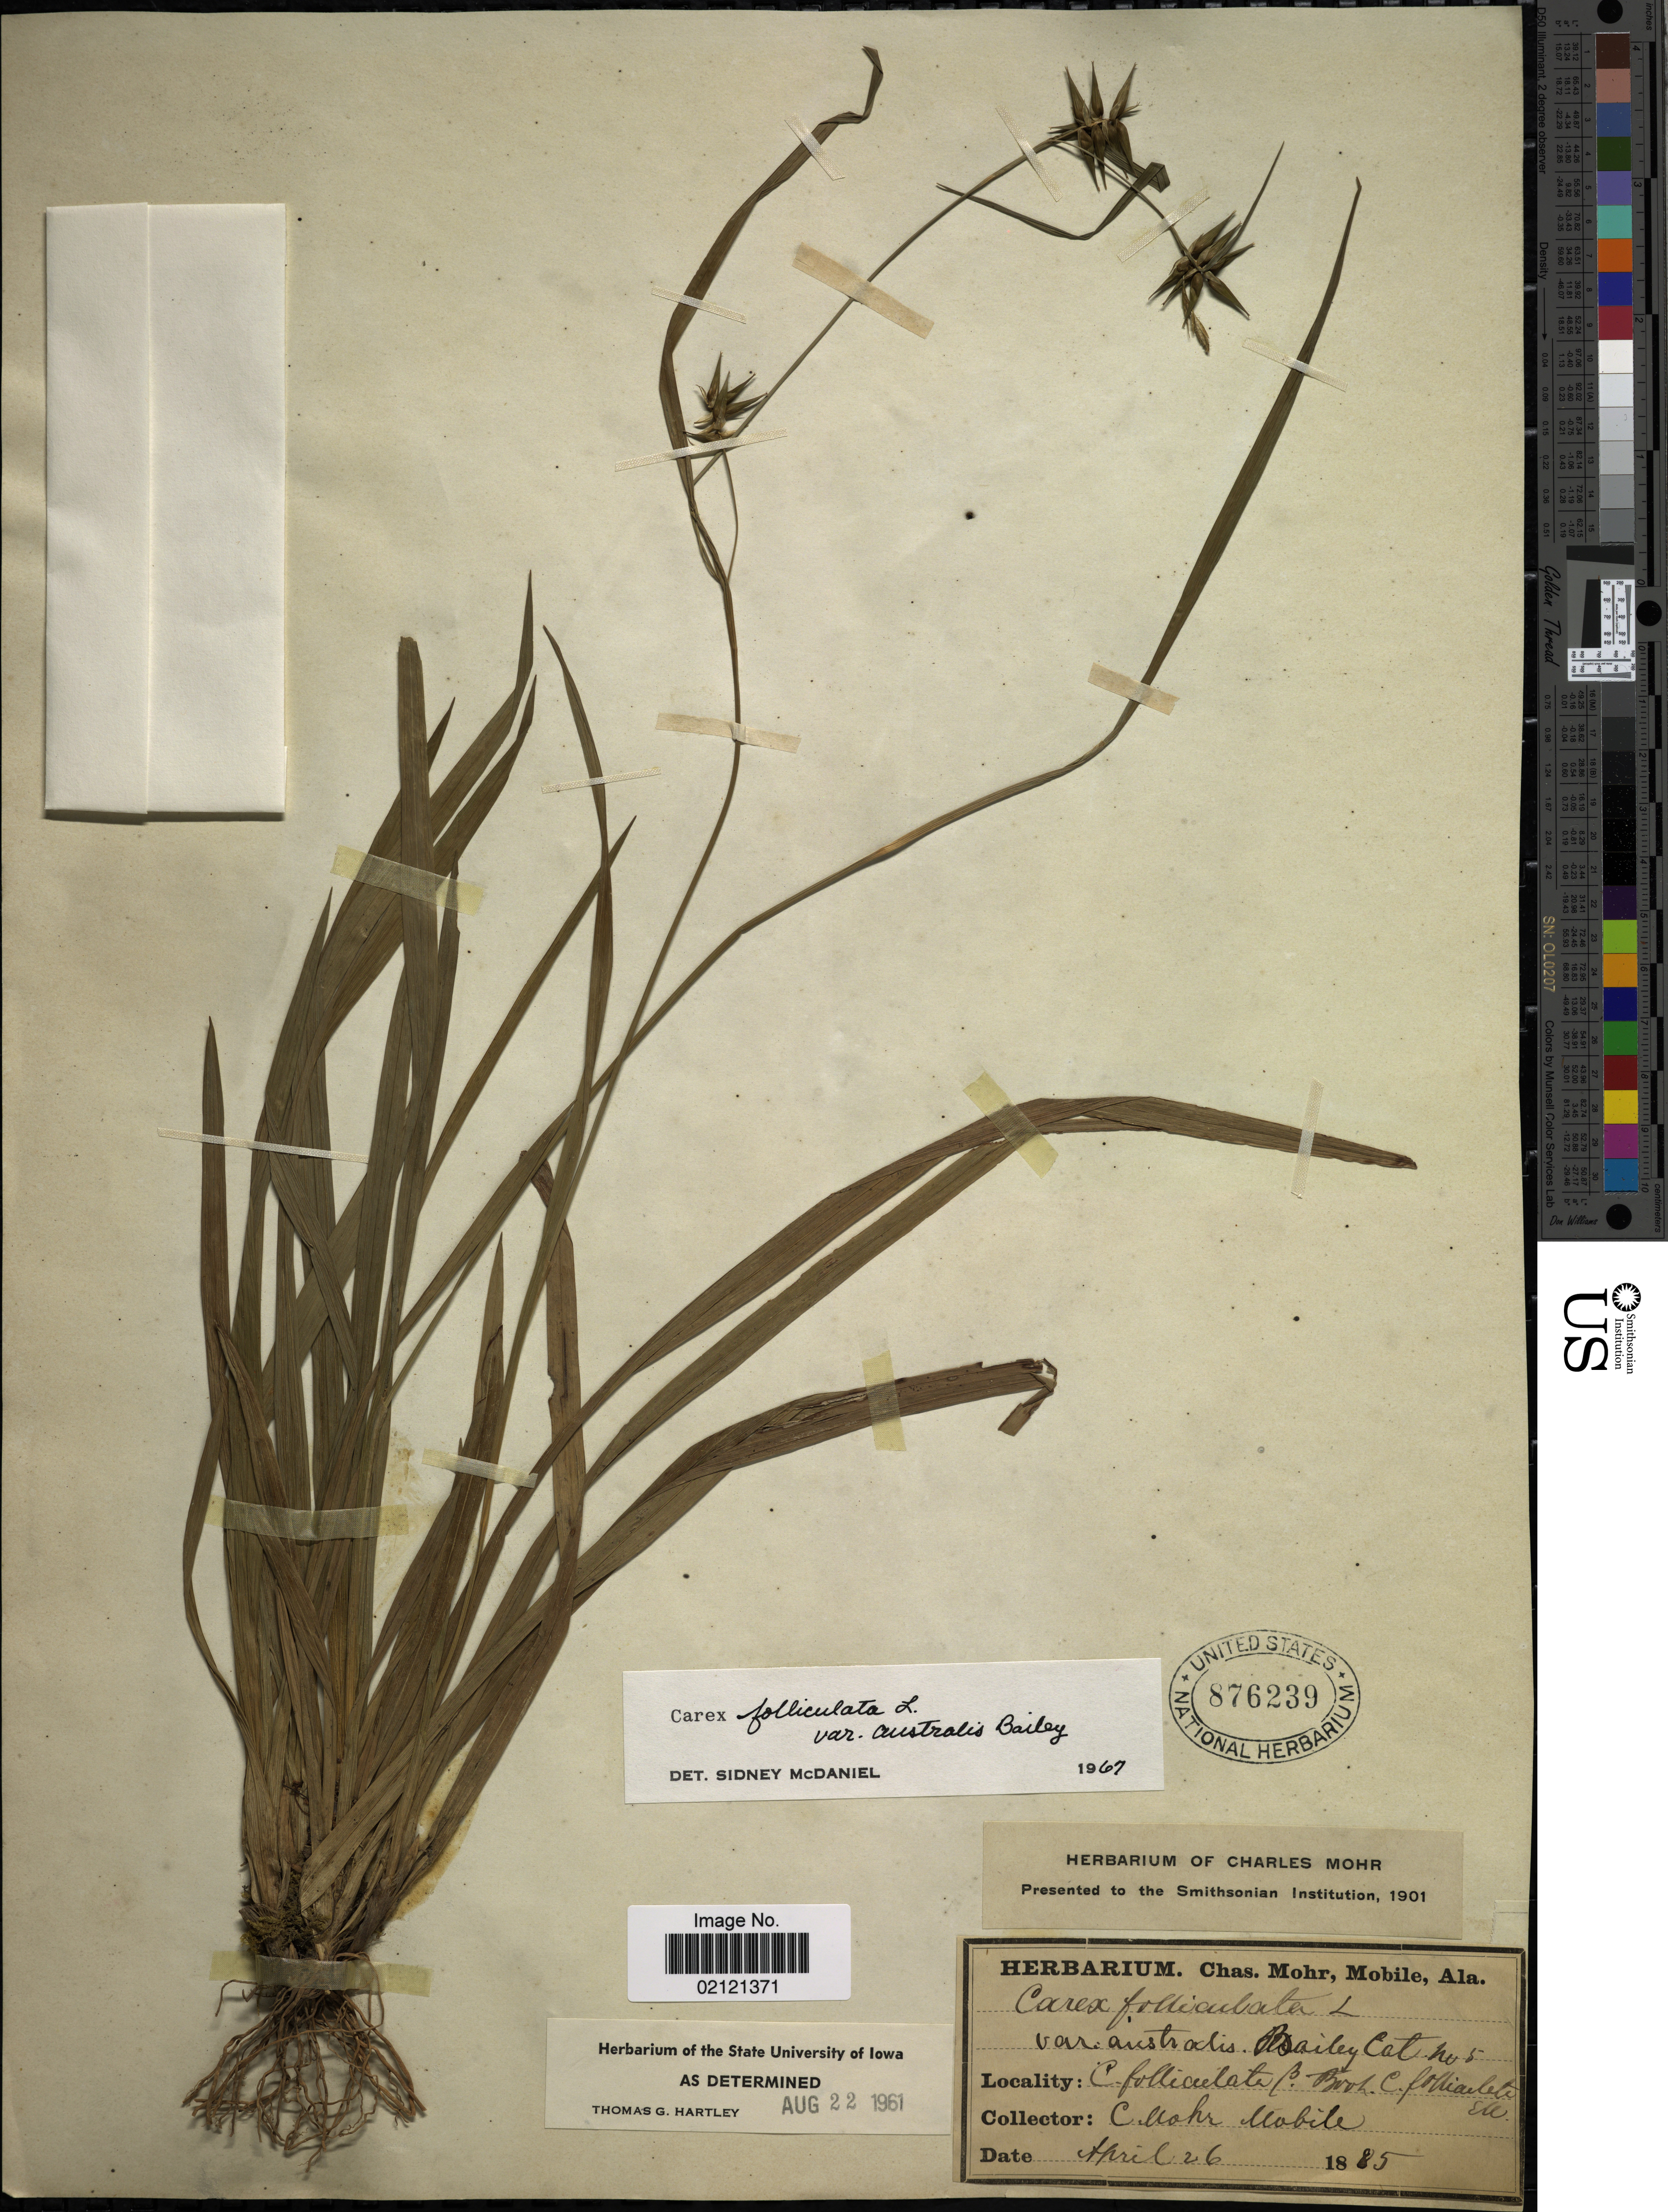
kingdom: Plantae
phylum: Tracheophyta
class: Liliopsida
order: Poales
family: Cyperaceae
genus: Carex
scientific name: Carex lonchocarpa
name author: Willd. ex Spreng.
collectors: C. T. Mohr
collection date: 1885-04-26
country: United States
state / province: Alabama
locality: Mobile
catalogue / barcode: US 876239